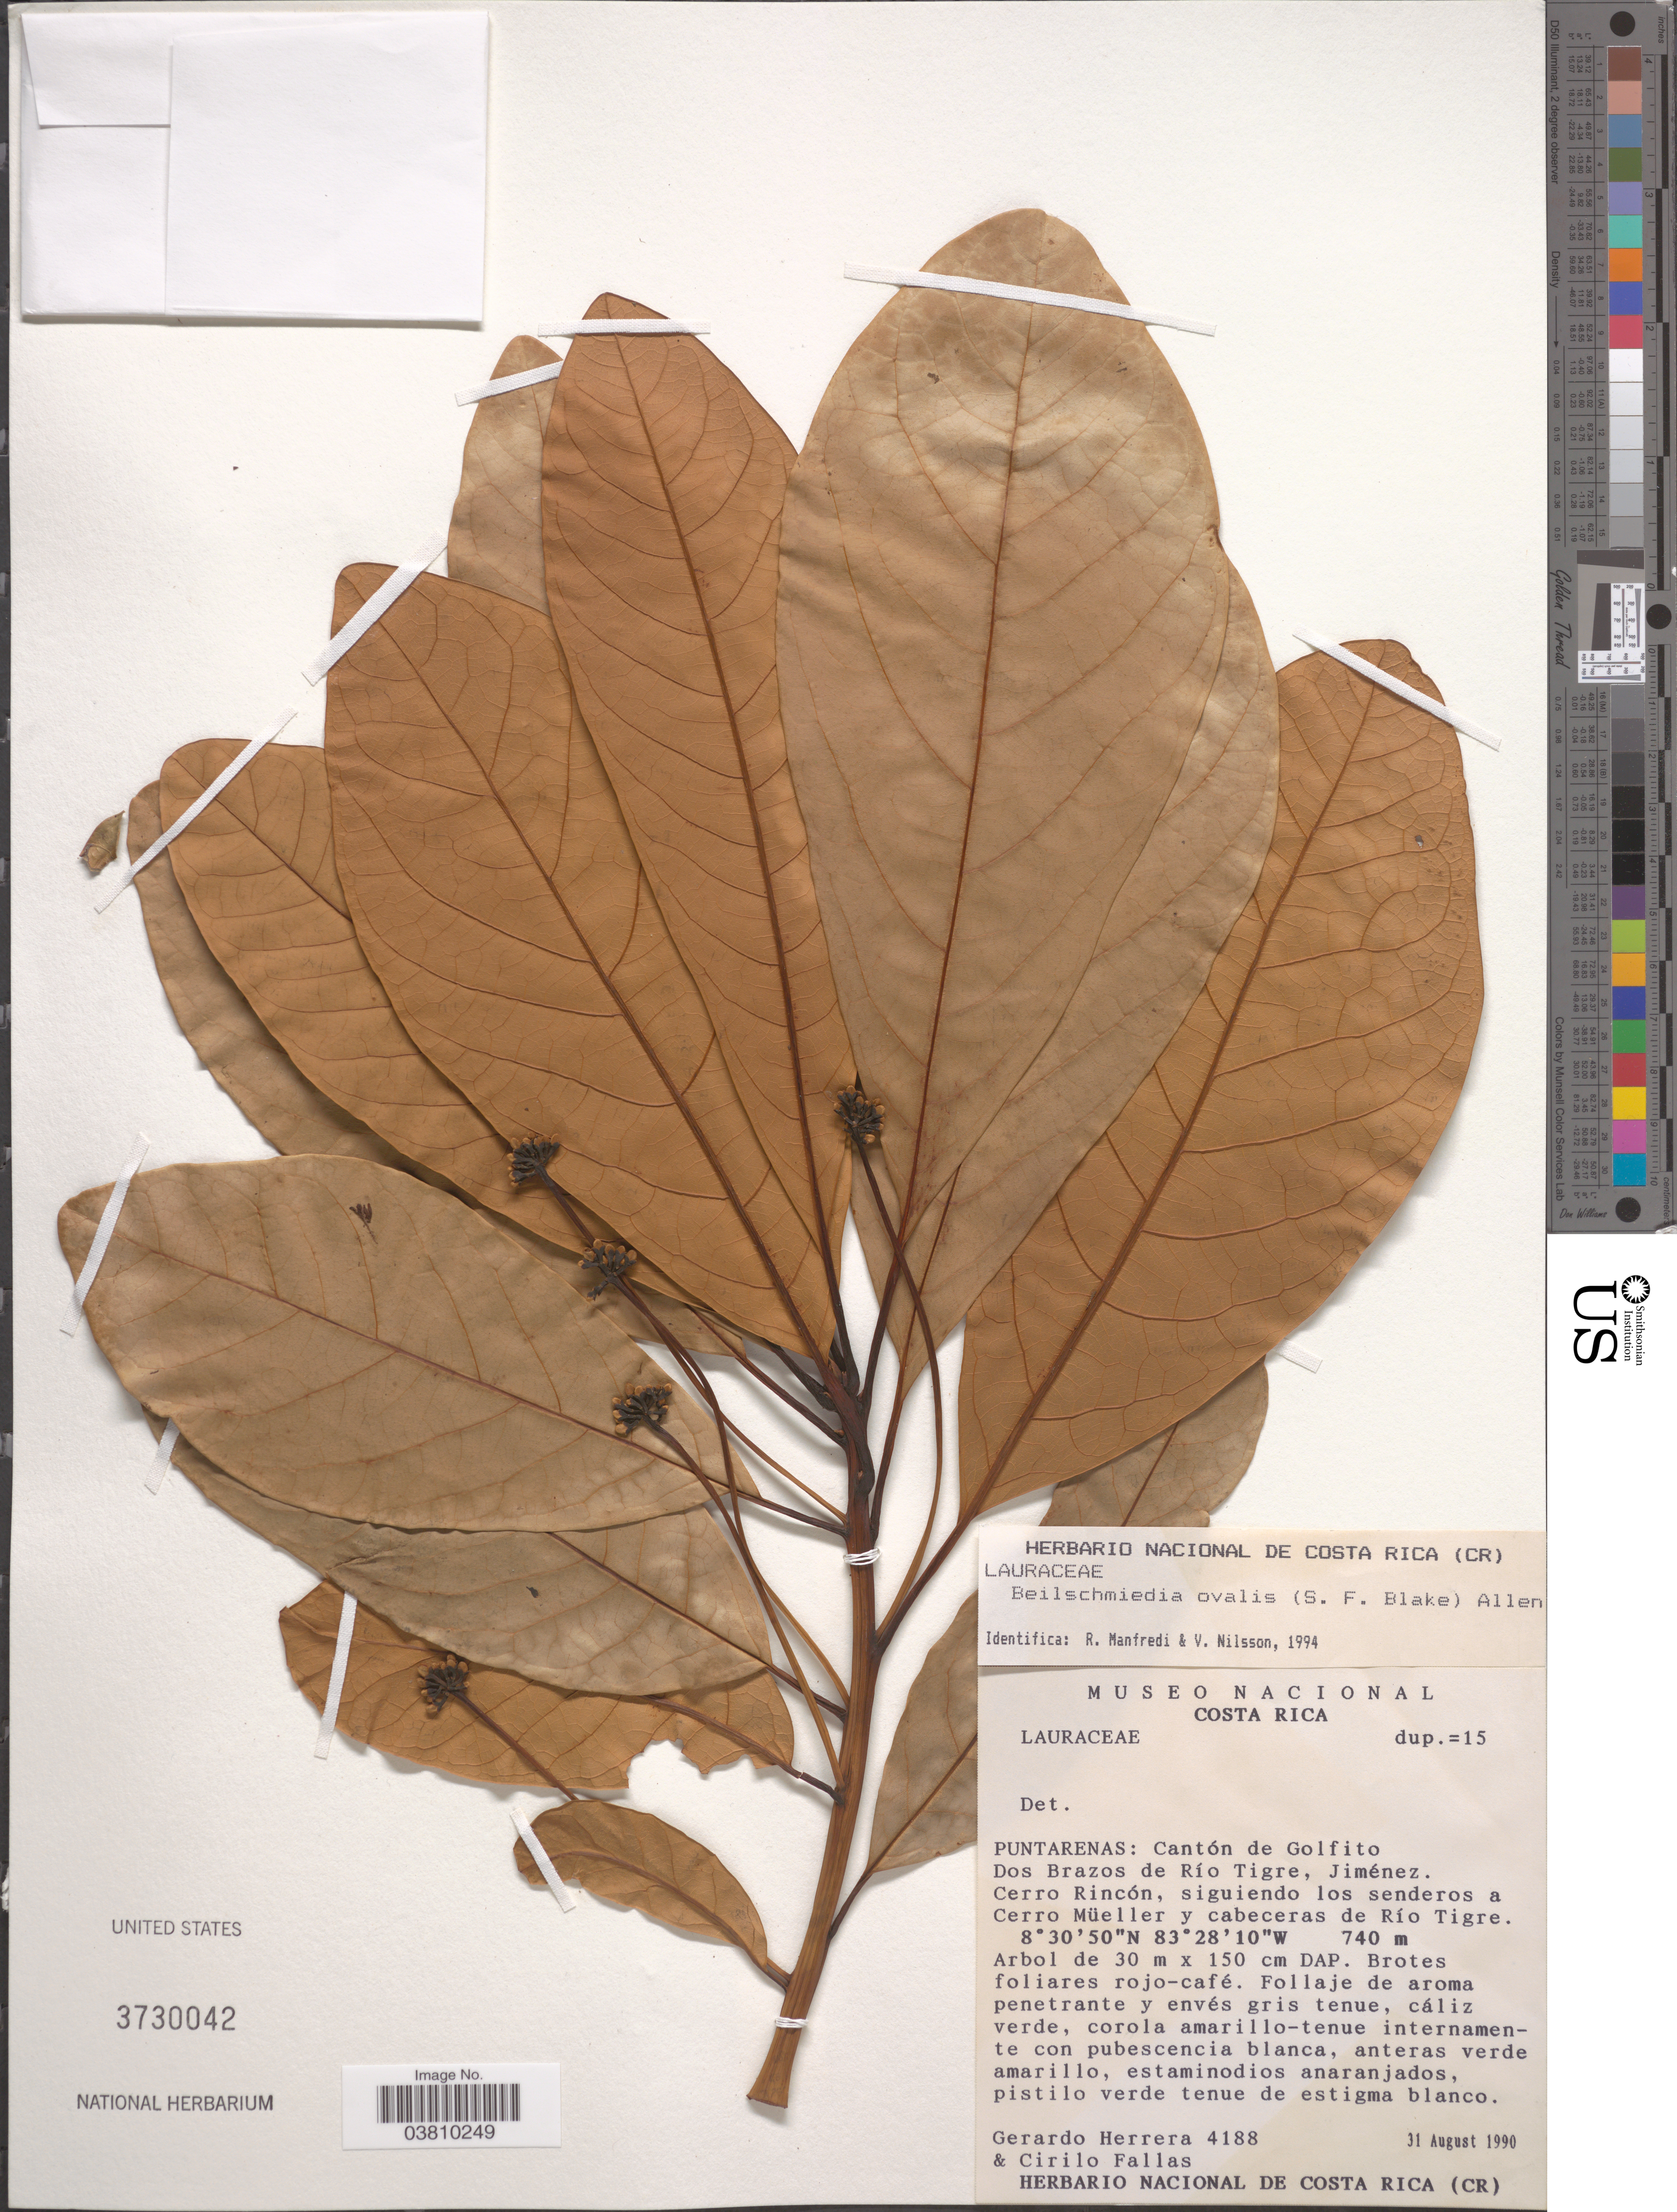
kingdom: Plantae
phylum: Tracheophyta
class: Magnoliopsida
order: Laurales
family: Lauraceae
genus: Beilschmiedia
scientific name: Beilschmiedia ovalis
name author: (S.F. Blake) C.K. Allen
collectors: G. Herrera & C. Fallas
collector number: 4188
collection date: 1990-08-31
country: Costa Rica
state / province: Puntarenas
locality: Cantón de Golfito. Dos Brazos de Río Tigre, Jiménez. Cerro Rincón, siguiendo los senderos a Cerro Müeller y cabeceras de Río Tigre.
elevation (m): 740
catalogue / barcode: US 3730042